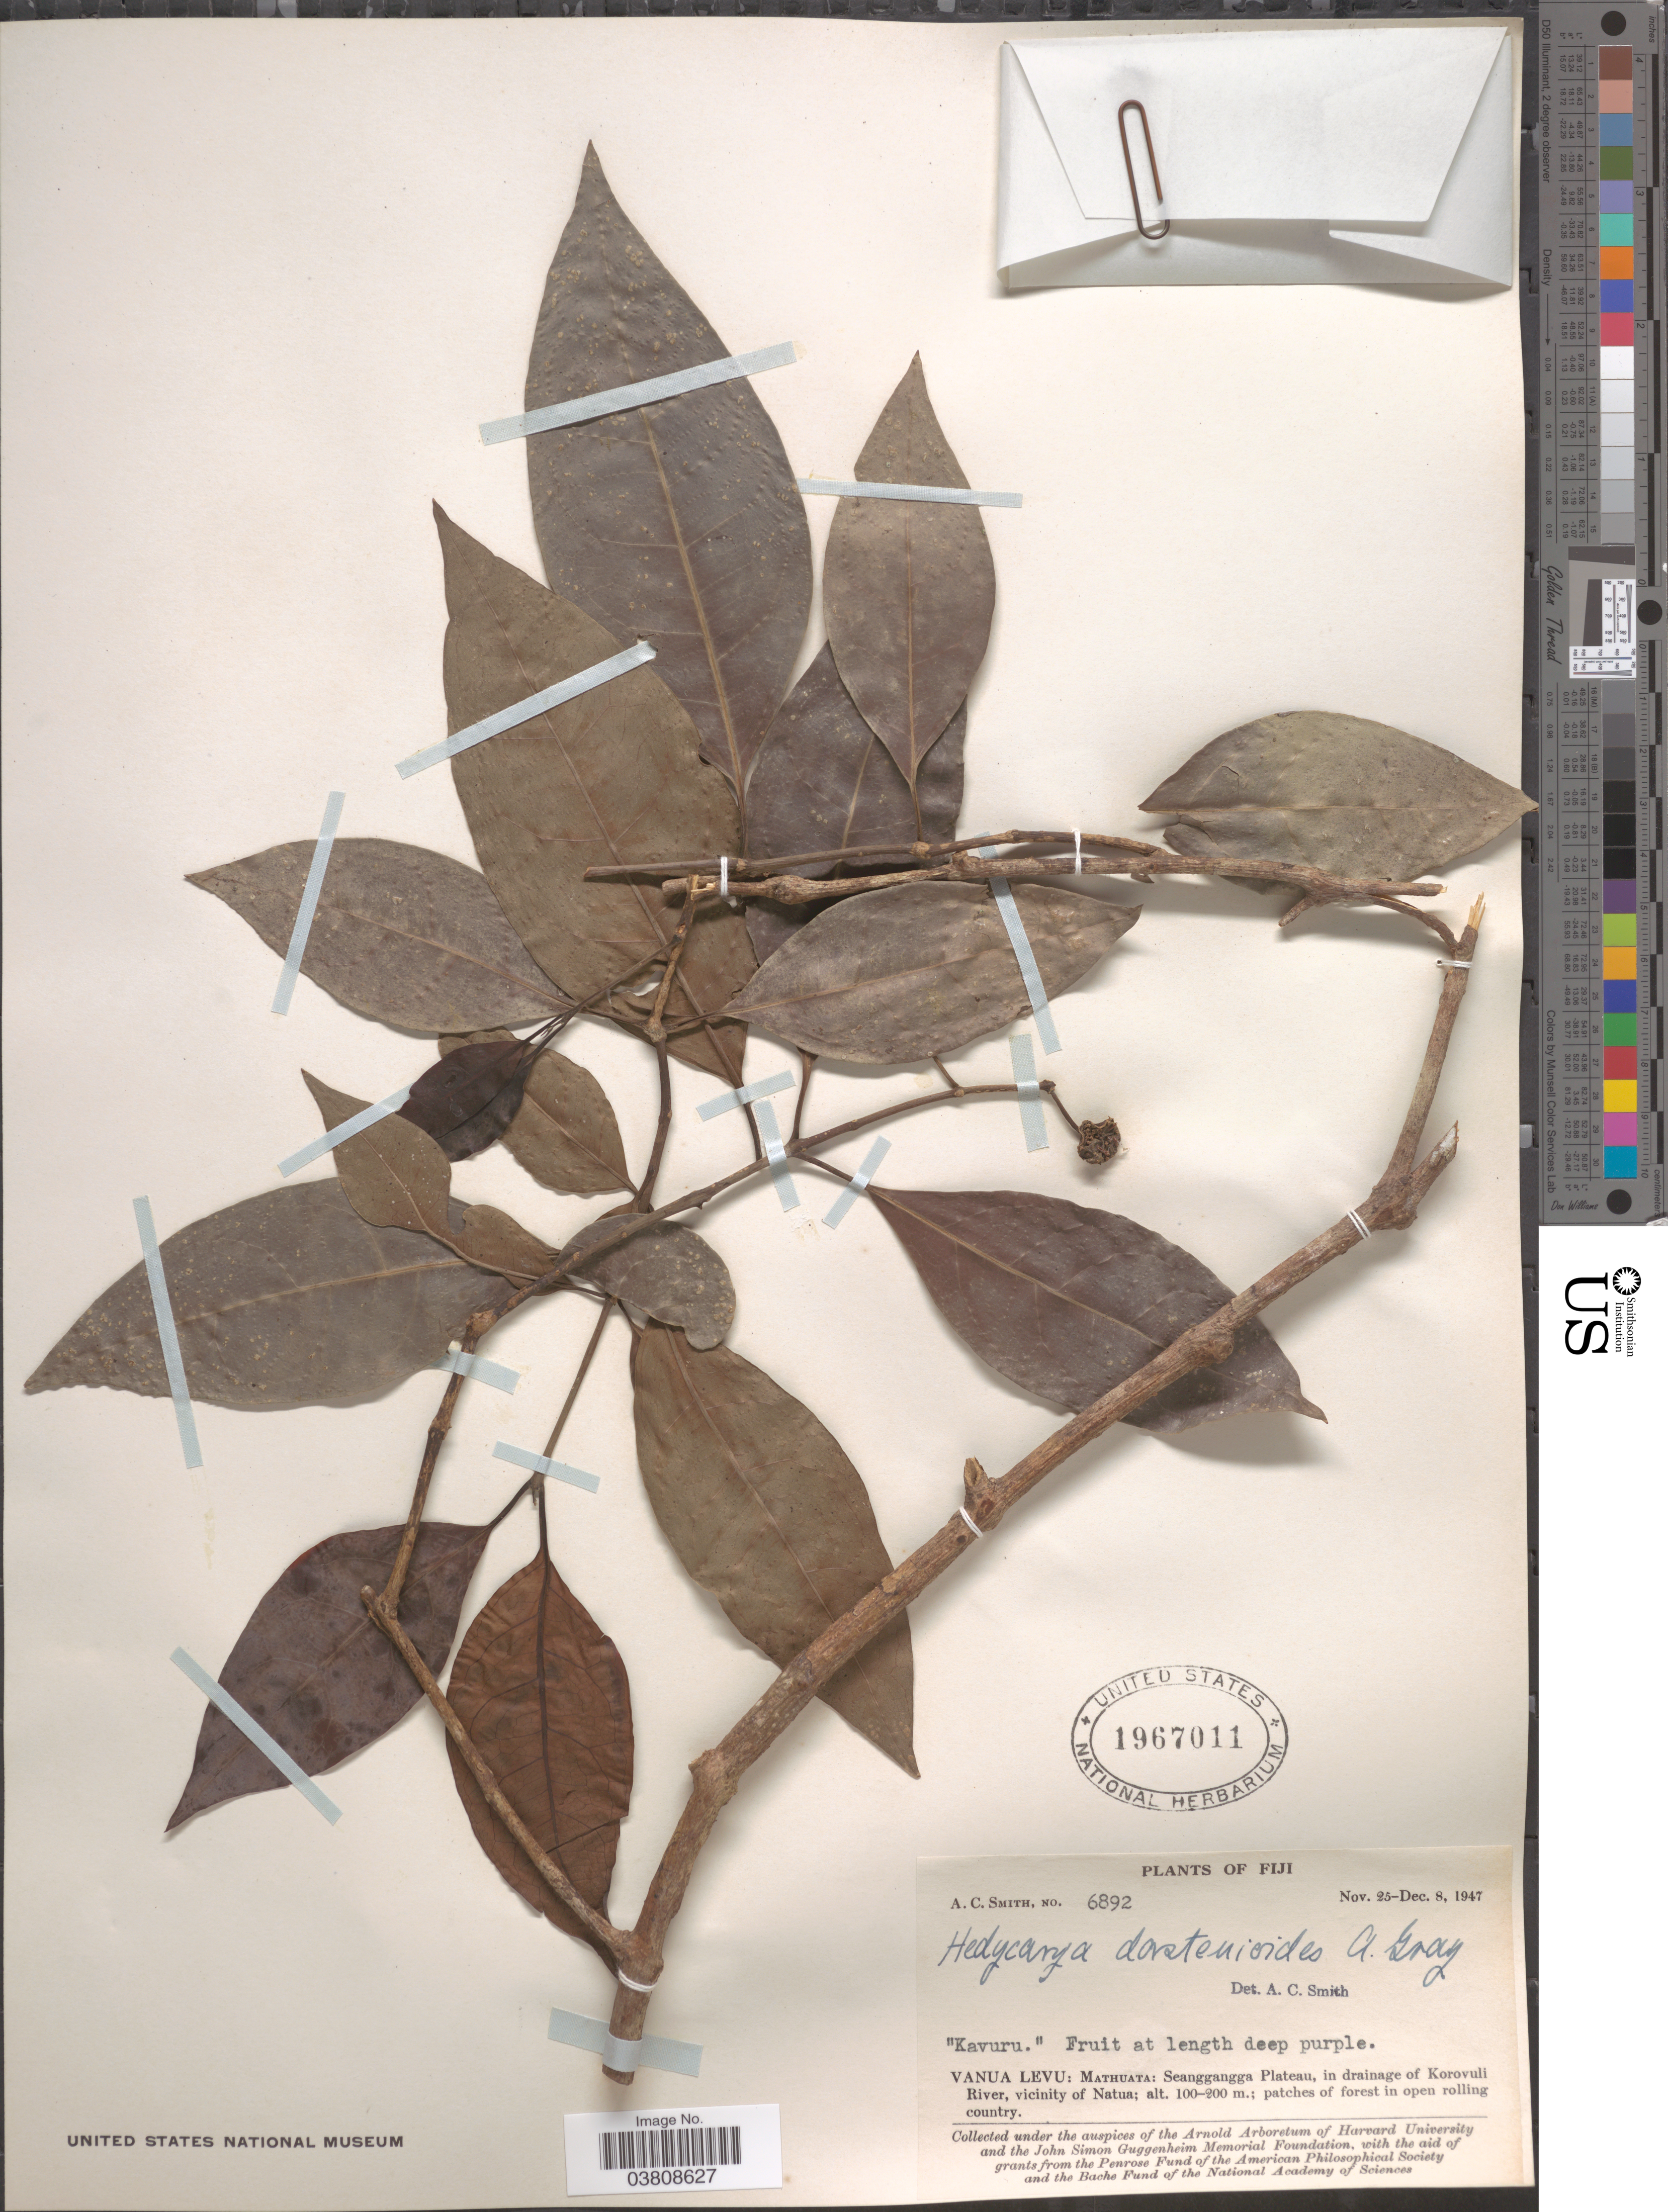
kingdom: Plantae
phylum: Tracheophyta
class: Magnoliopsida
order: Laurales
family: Monimiaceae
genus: Hedycarya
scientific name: Hedycarya dorstenioides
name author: A. Gray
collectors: A. C. Smith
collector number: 6892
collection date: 1947-11-25/1947-12-08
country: Fiji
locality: Vanua Levu: Mathuata: Seanggangga Plateau, in drainage of Korovuli River, vicinity of Natua.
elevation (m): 100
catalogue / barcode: US 1967011